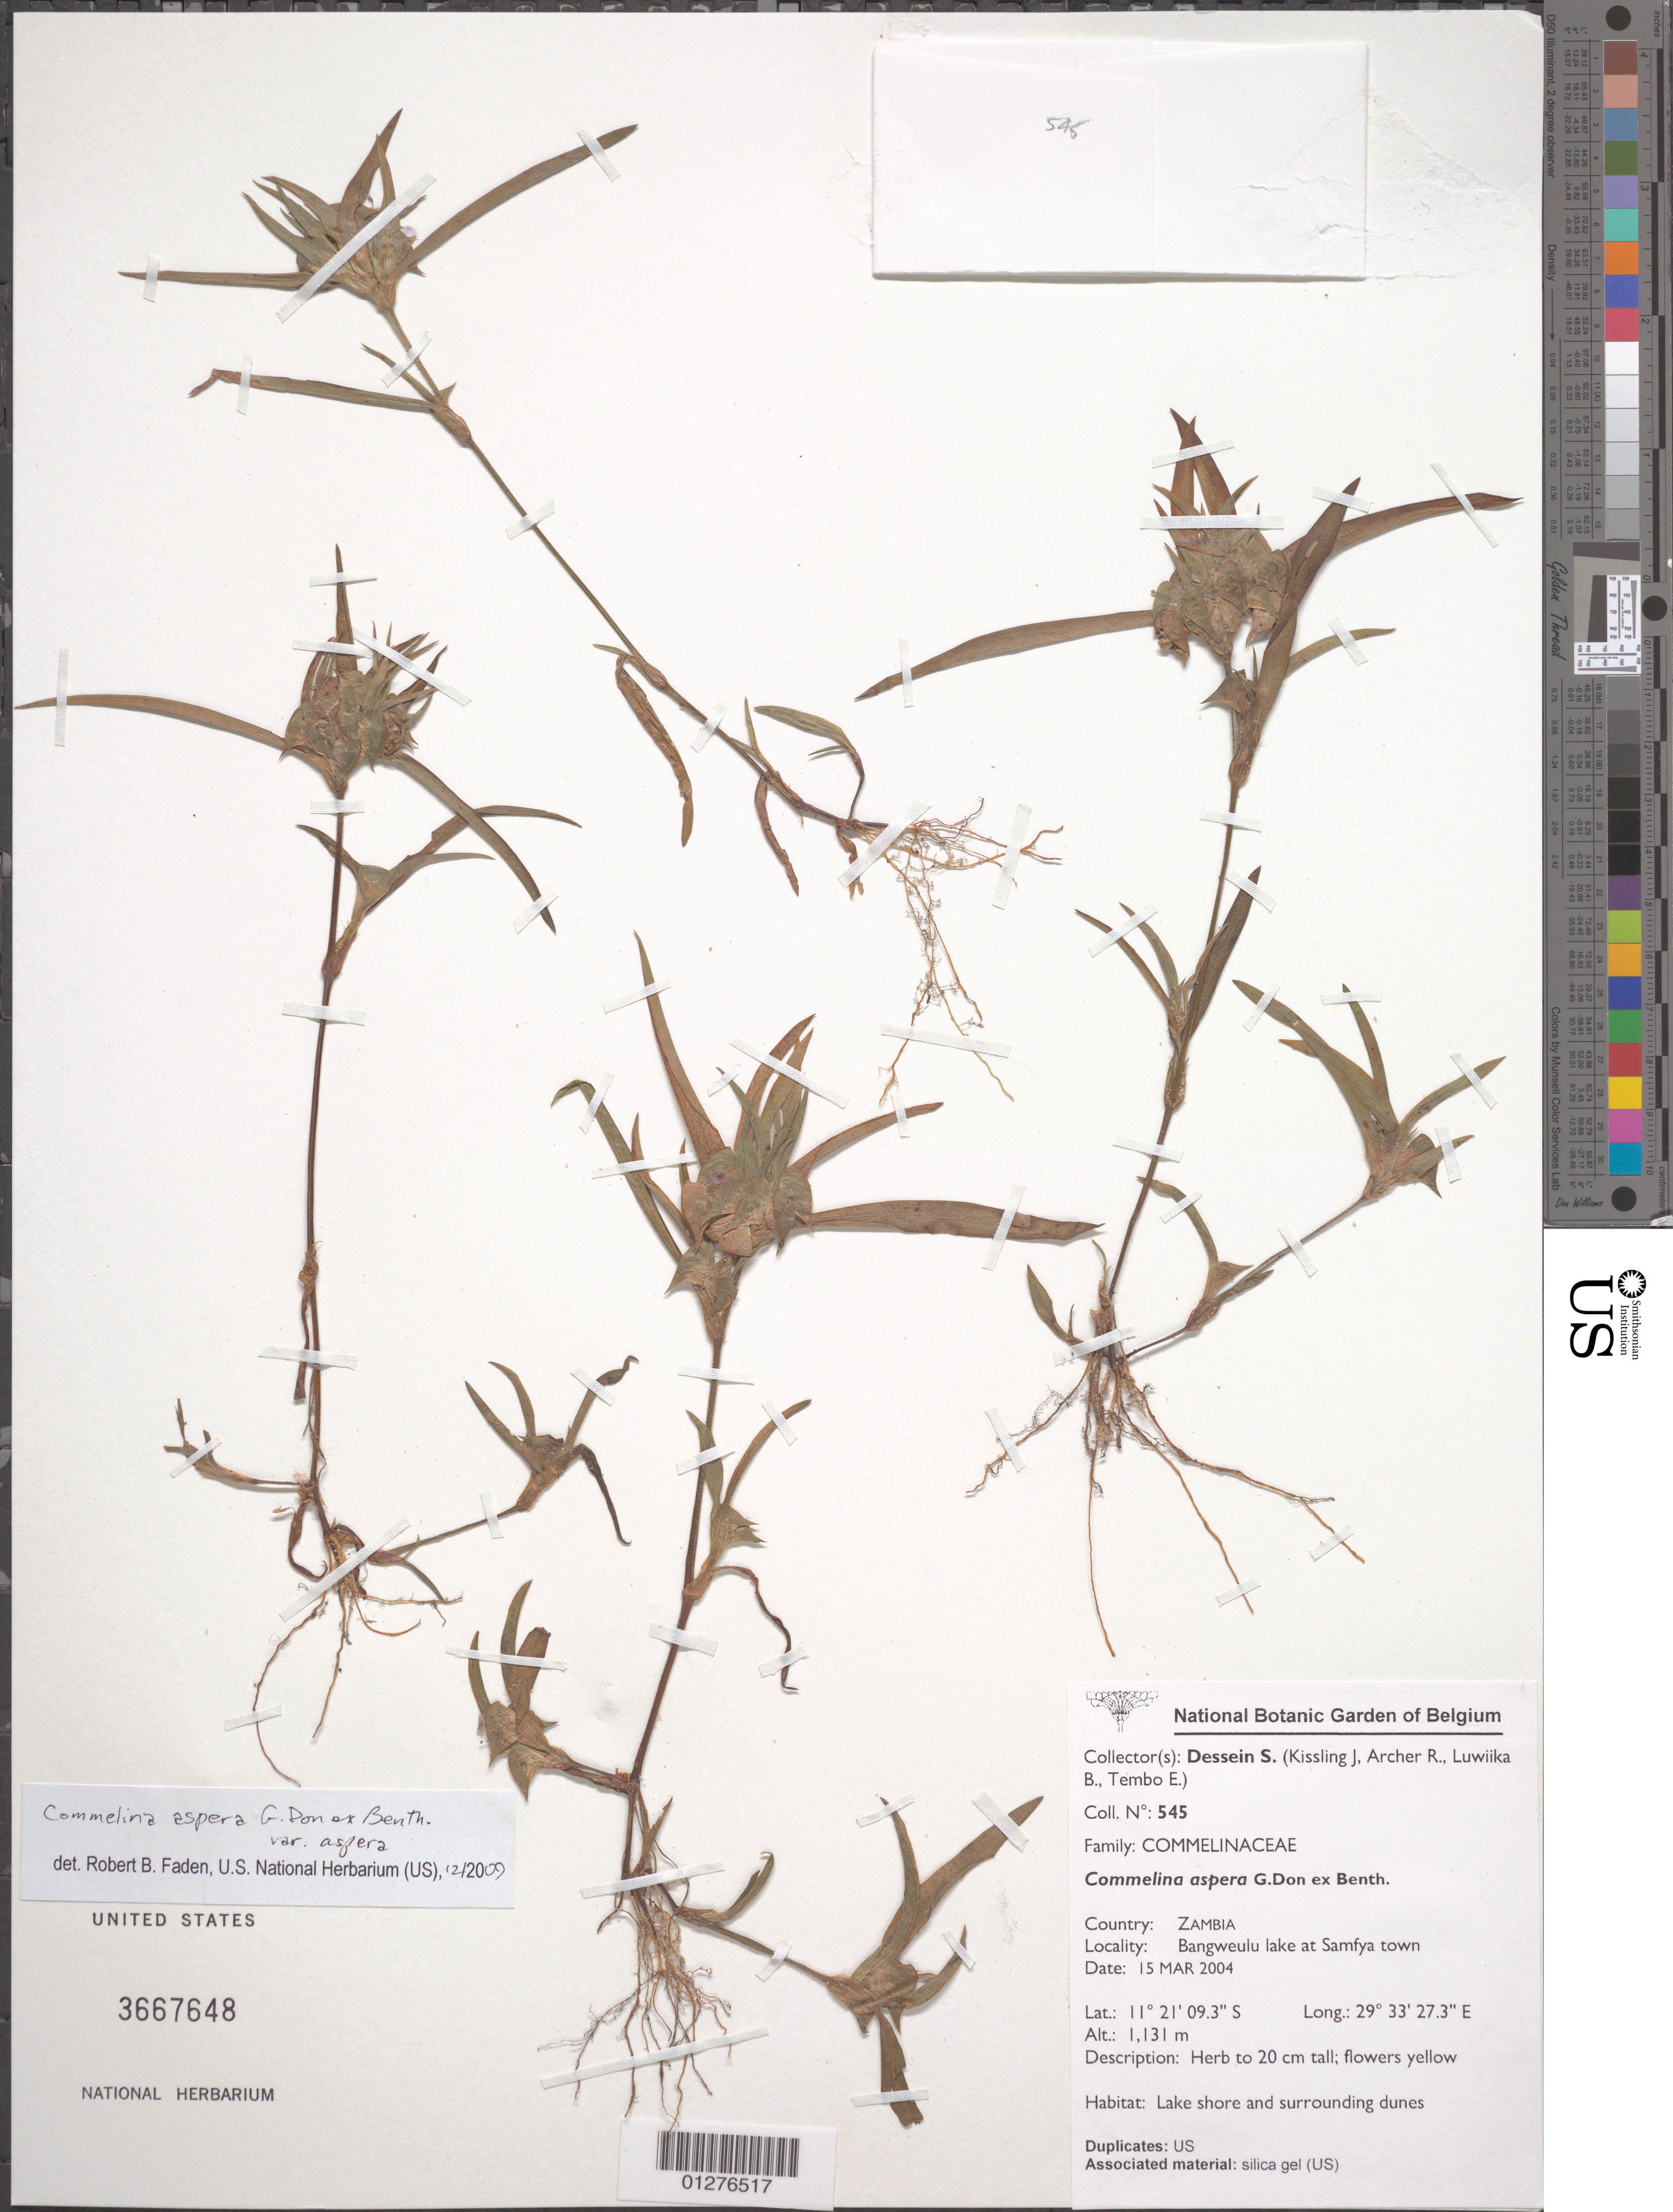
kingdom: Plantae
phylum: Tracheophyta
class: Liliopsida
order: Commelinales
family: Commelinaceae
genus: Commelina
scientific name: Commelina aspera var. aspera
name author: G. Don ex Benth.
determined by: Faden, Robert B., (US), Smithsonian Institution - National Museum of Natural History (UNITED STATES)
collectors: S. Dessein et al.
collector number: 545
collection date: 2004-03-15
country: Zambia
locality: Bangweulu lake at Samfya town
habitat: Lake shore and surrounding dunes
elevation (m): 1131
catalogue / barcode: US 3667648